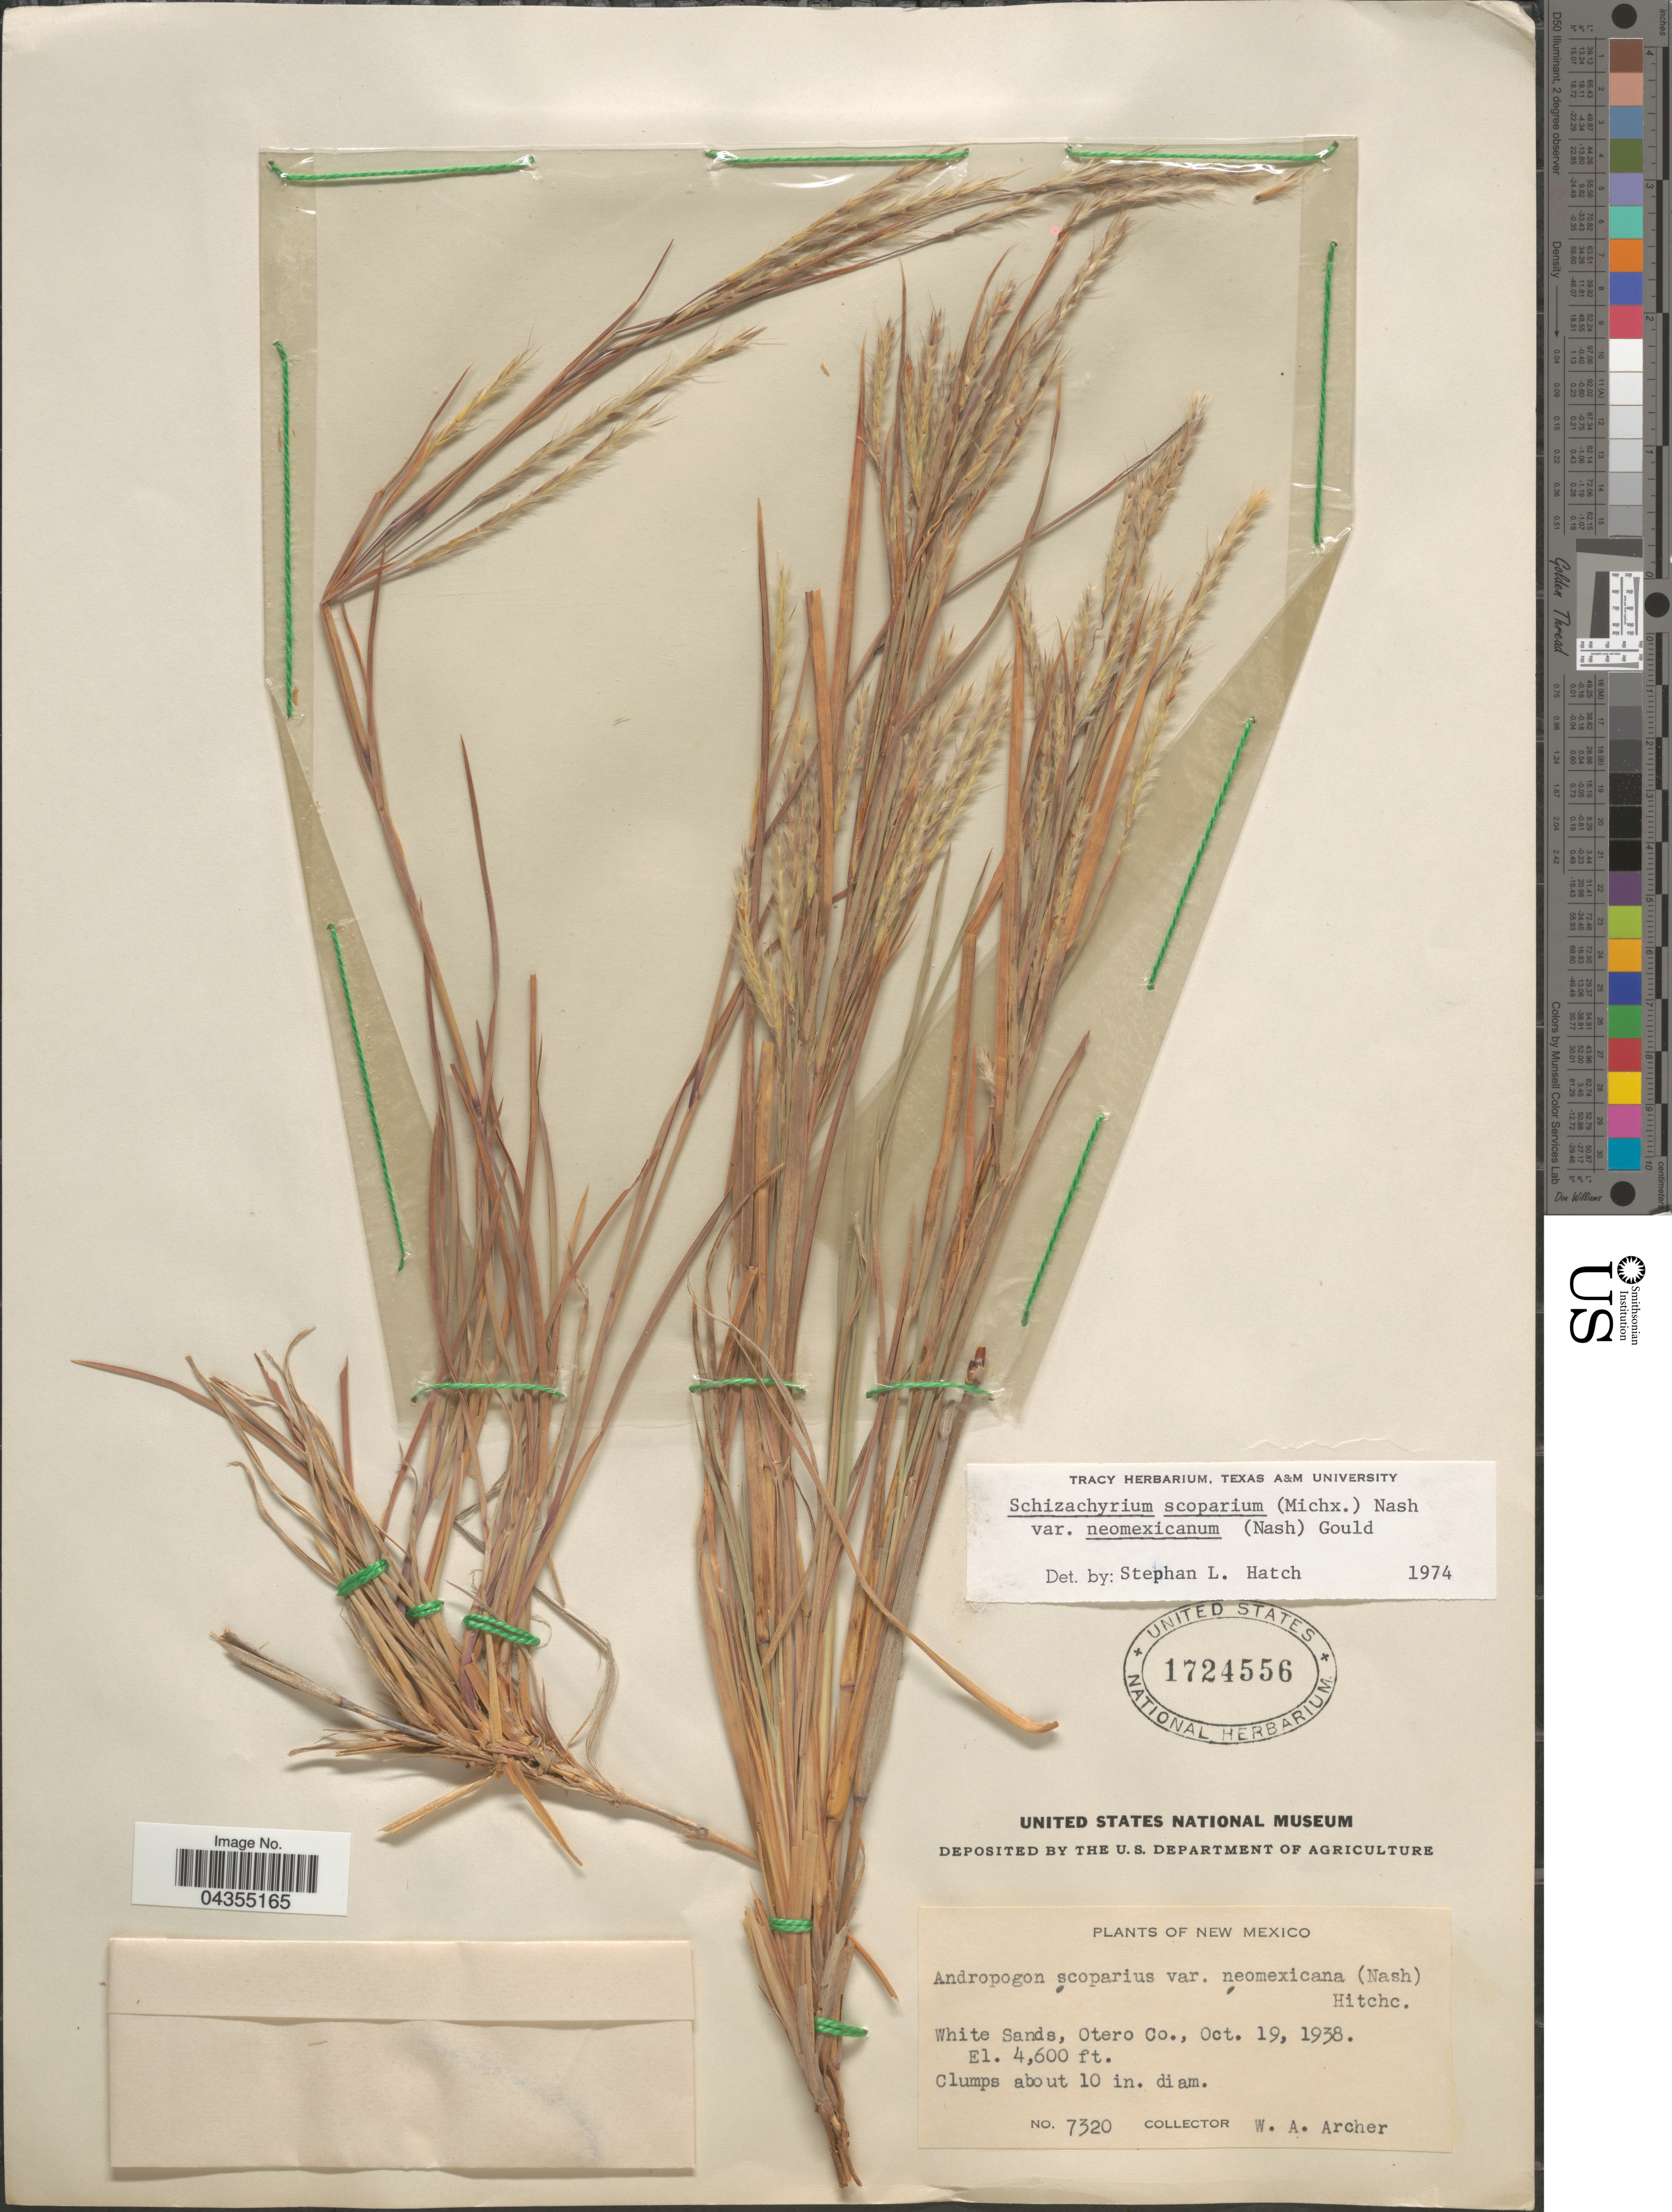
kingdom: Plantae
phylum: Tracheophyta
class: Liliopsida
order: Poales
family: Poaceae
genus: Schizachyrium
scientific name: Schizachyrium scoparium var. neomexicanum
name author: (Nash) Gould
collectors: W. Archer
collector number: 7320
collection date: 1938-10-19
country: United States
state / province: New Mexico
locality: White Sands, Otero Co.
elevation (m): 1402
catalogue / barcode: US 1724556